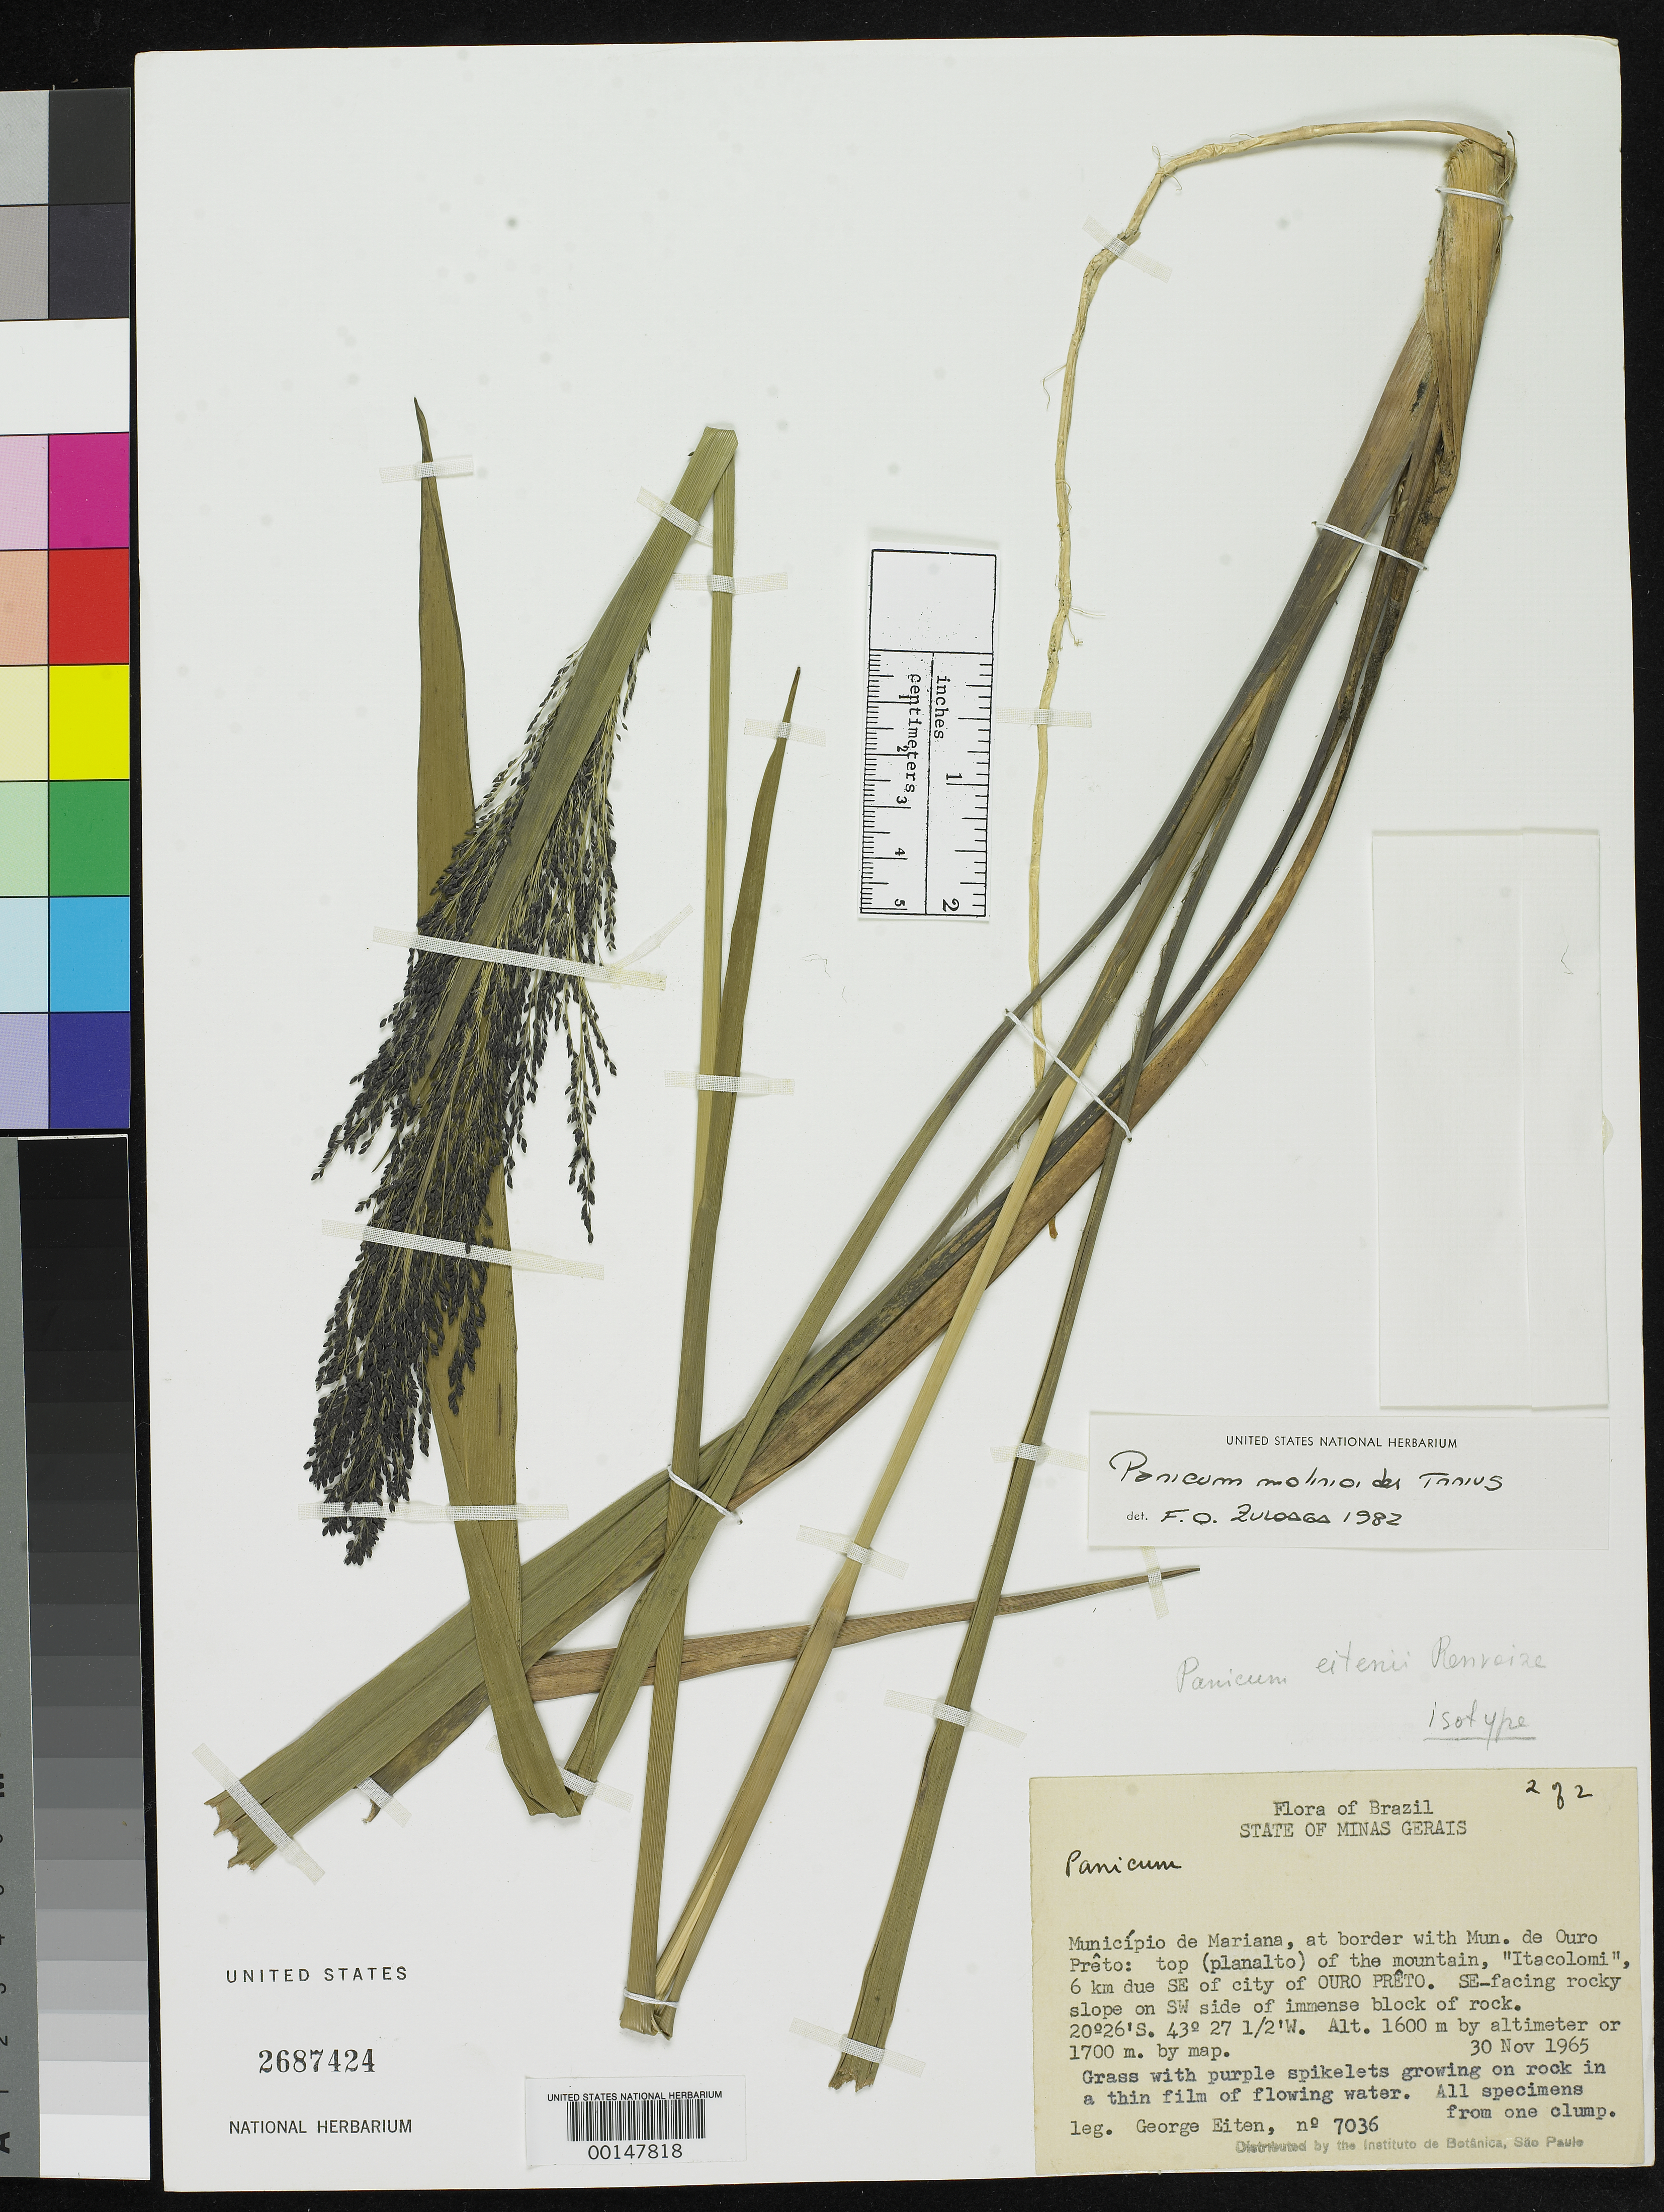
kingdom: Plantae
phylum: Tracheophyta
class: Liliopsida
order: Poales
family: Poaceae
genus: Panicum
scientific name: Panicum eitenii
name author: Renvoize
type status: Isotype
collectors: G. Eiten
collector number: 7036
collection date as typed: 30 Nov 1965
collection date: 1965-11-30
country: Brazil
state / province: Minas Gerais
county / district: Mariana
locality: Itacolomi, SE of Ouro Preto.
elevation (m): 1700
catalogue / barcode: US 2687424